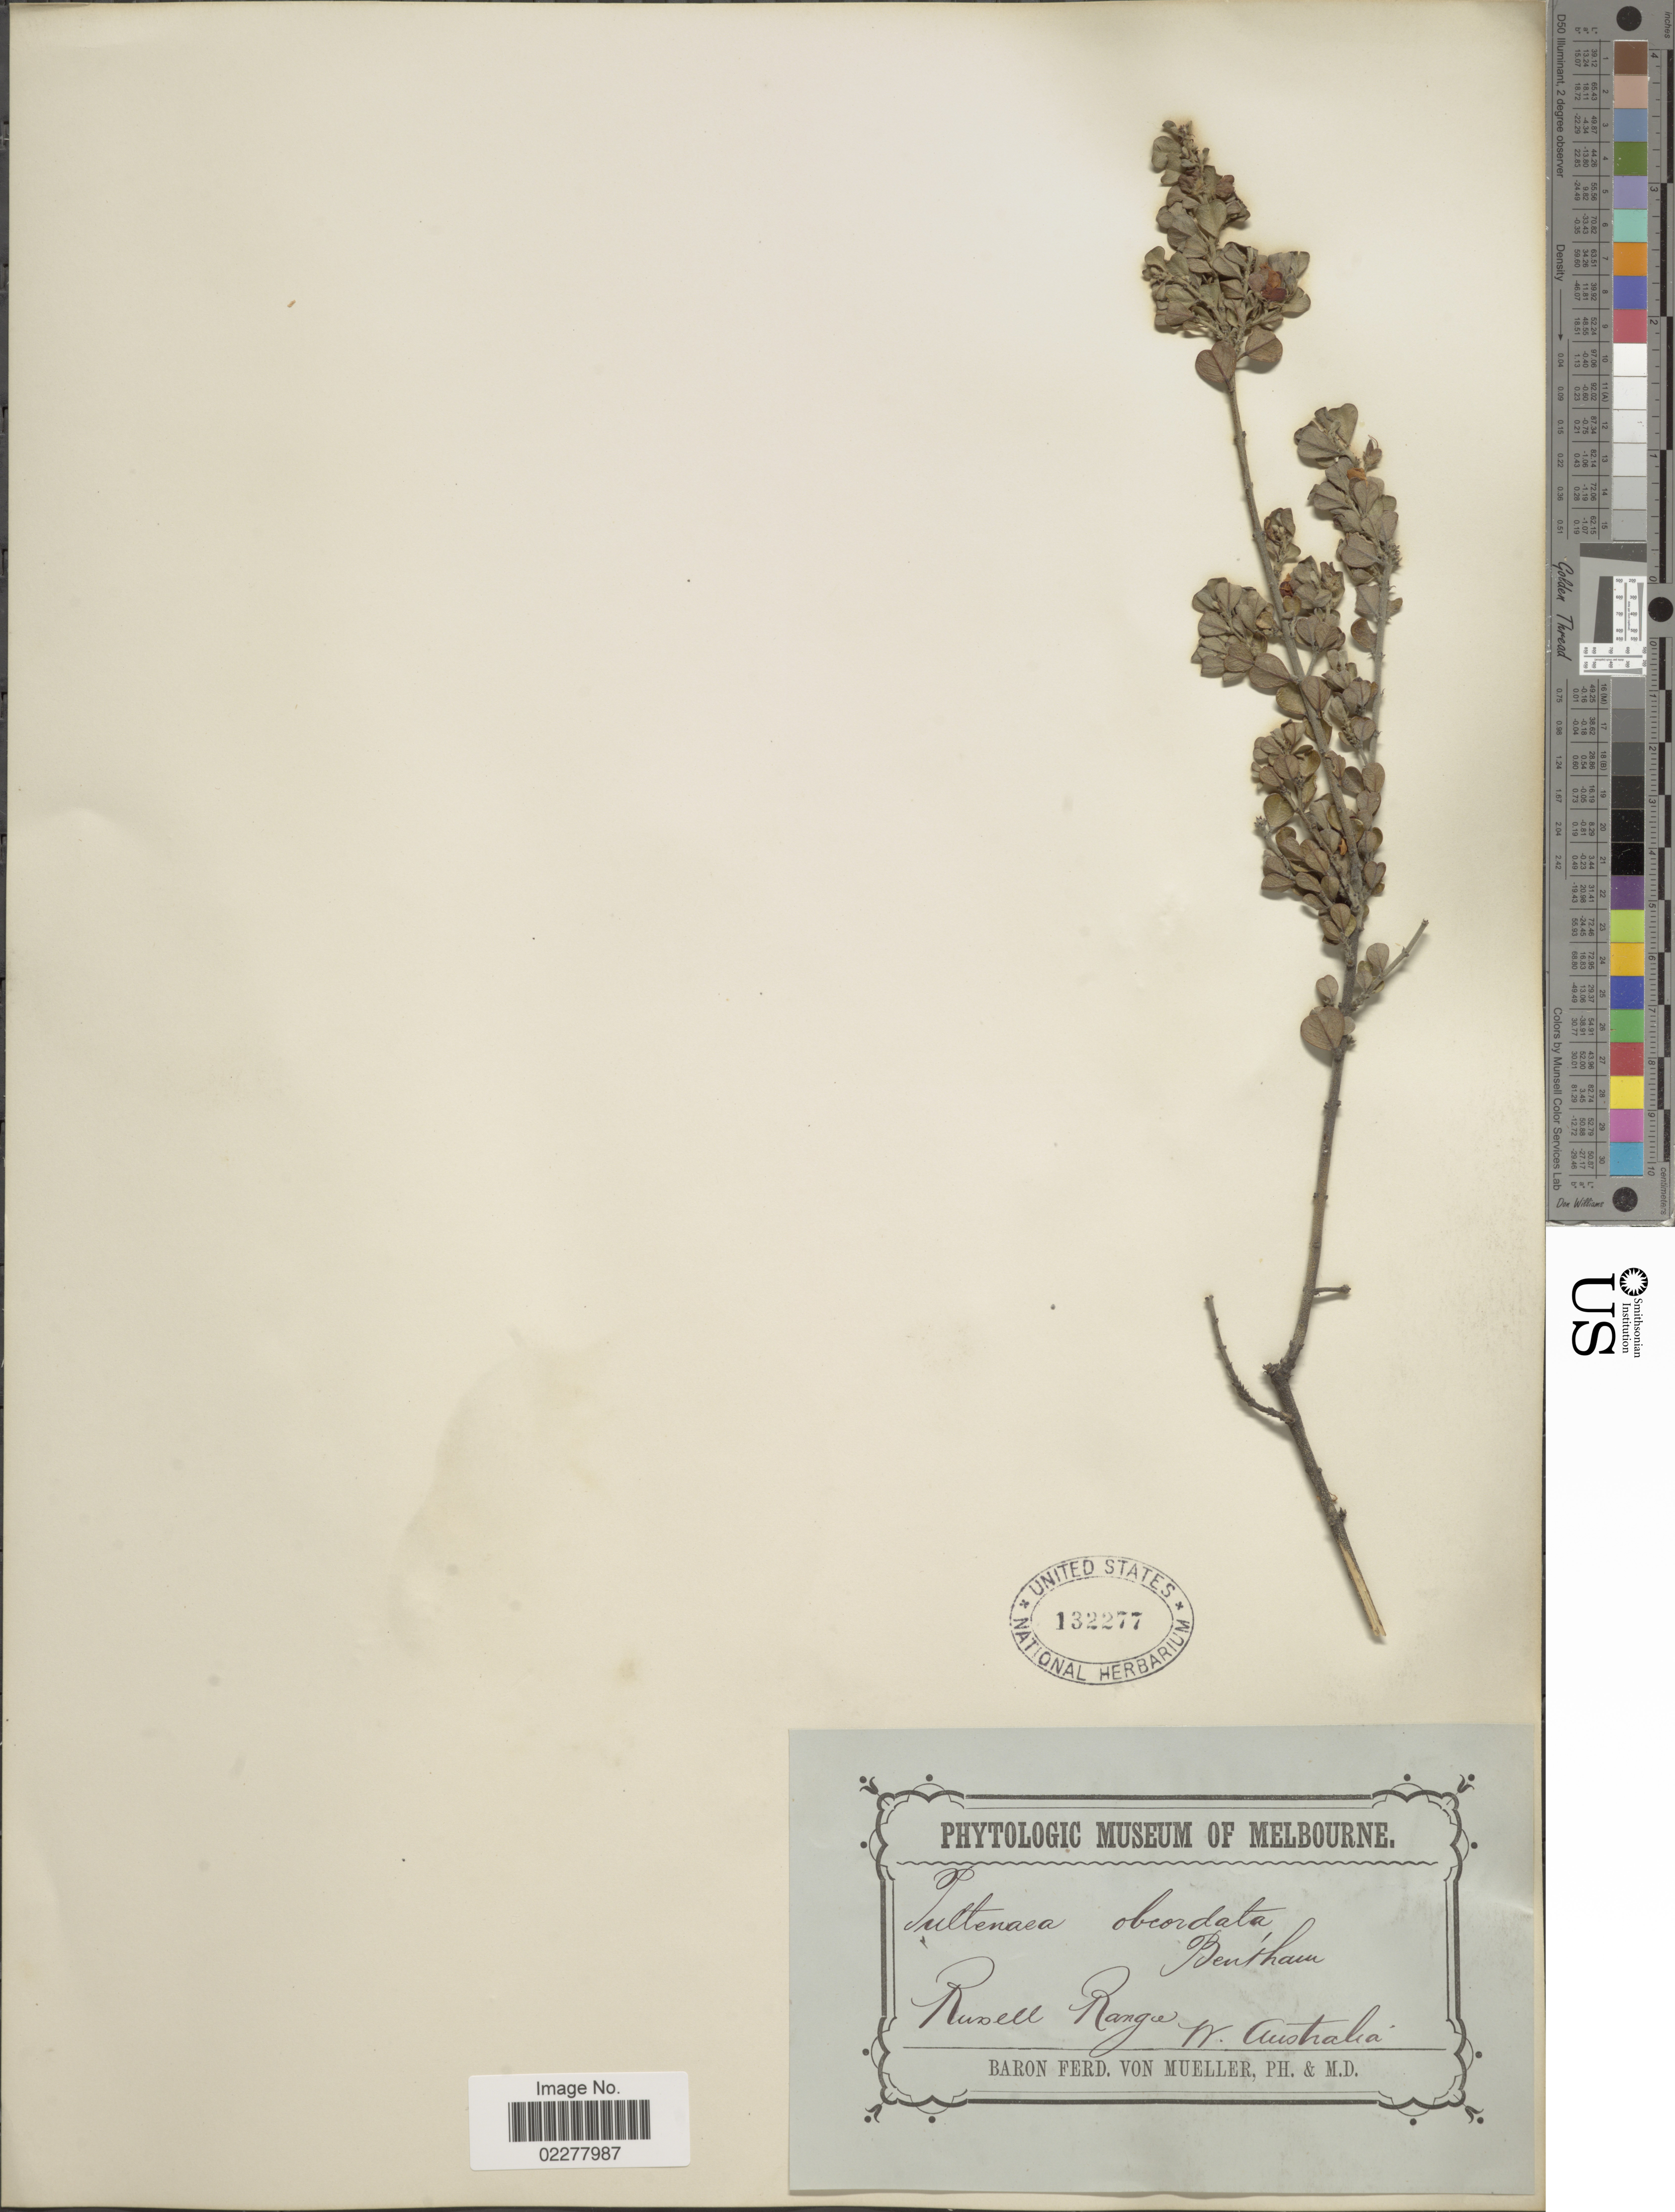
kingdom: Plantae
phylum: Tracheophyta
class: Magnoliopsida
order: Fabales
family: Fabaceae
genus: Pultenaea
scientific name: Pultenaea obcordata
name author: Andrews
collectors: F. von Mueller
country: Australia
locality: Russel Range, W. Australia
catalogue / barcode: US 132277